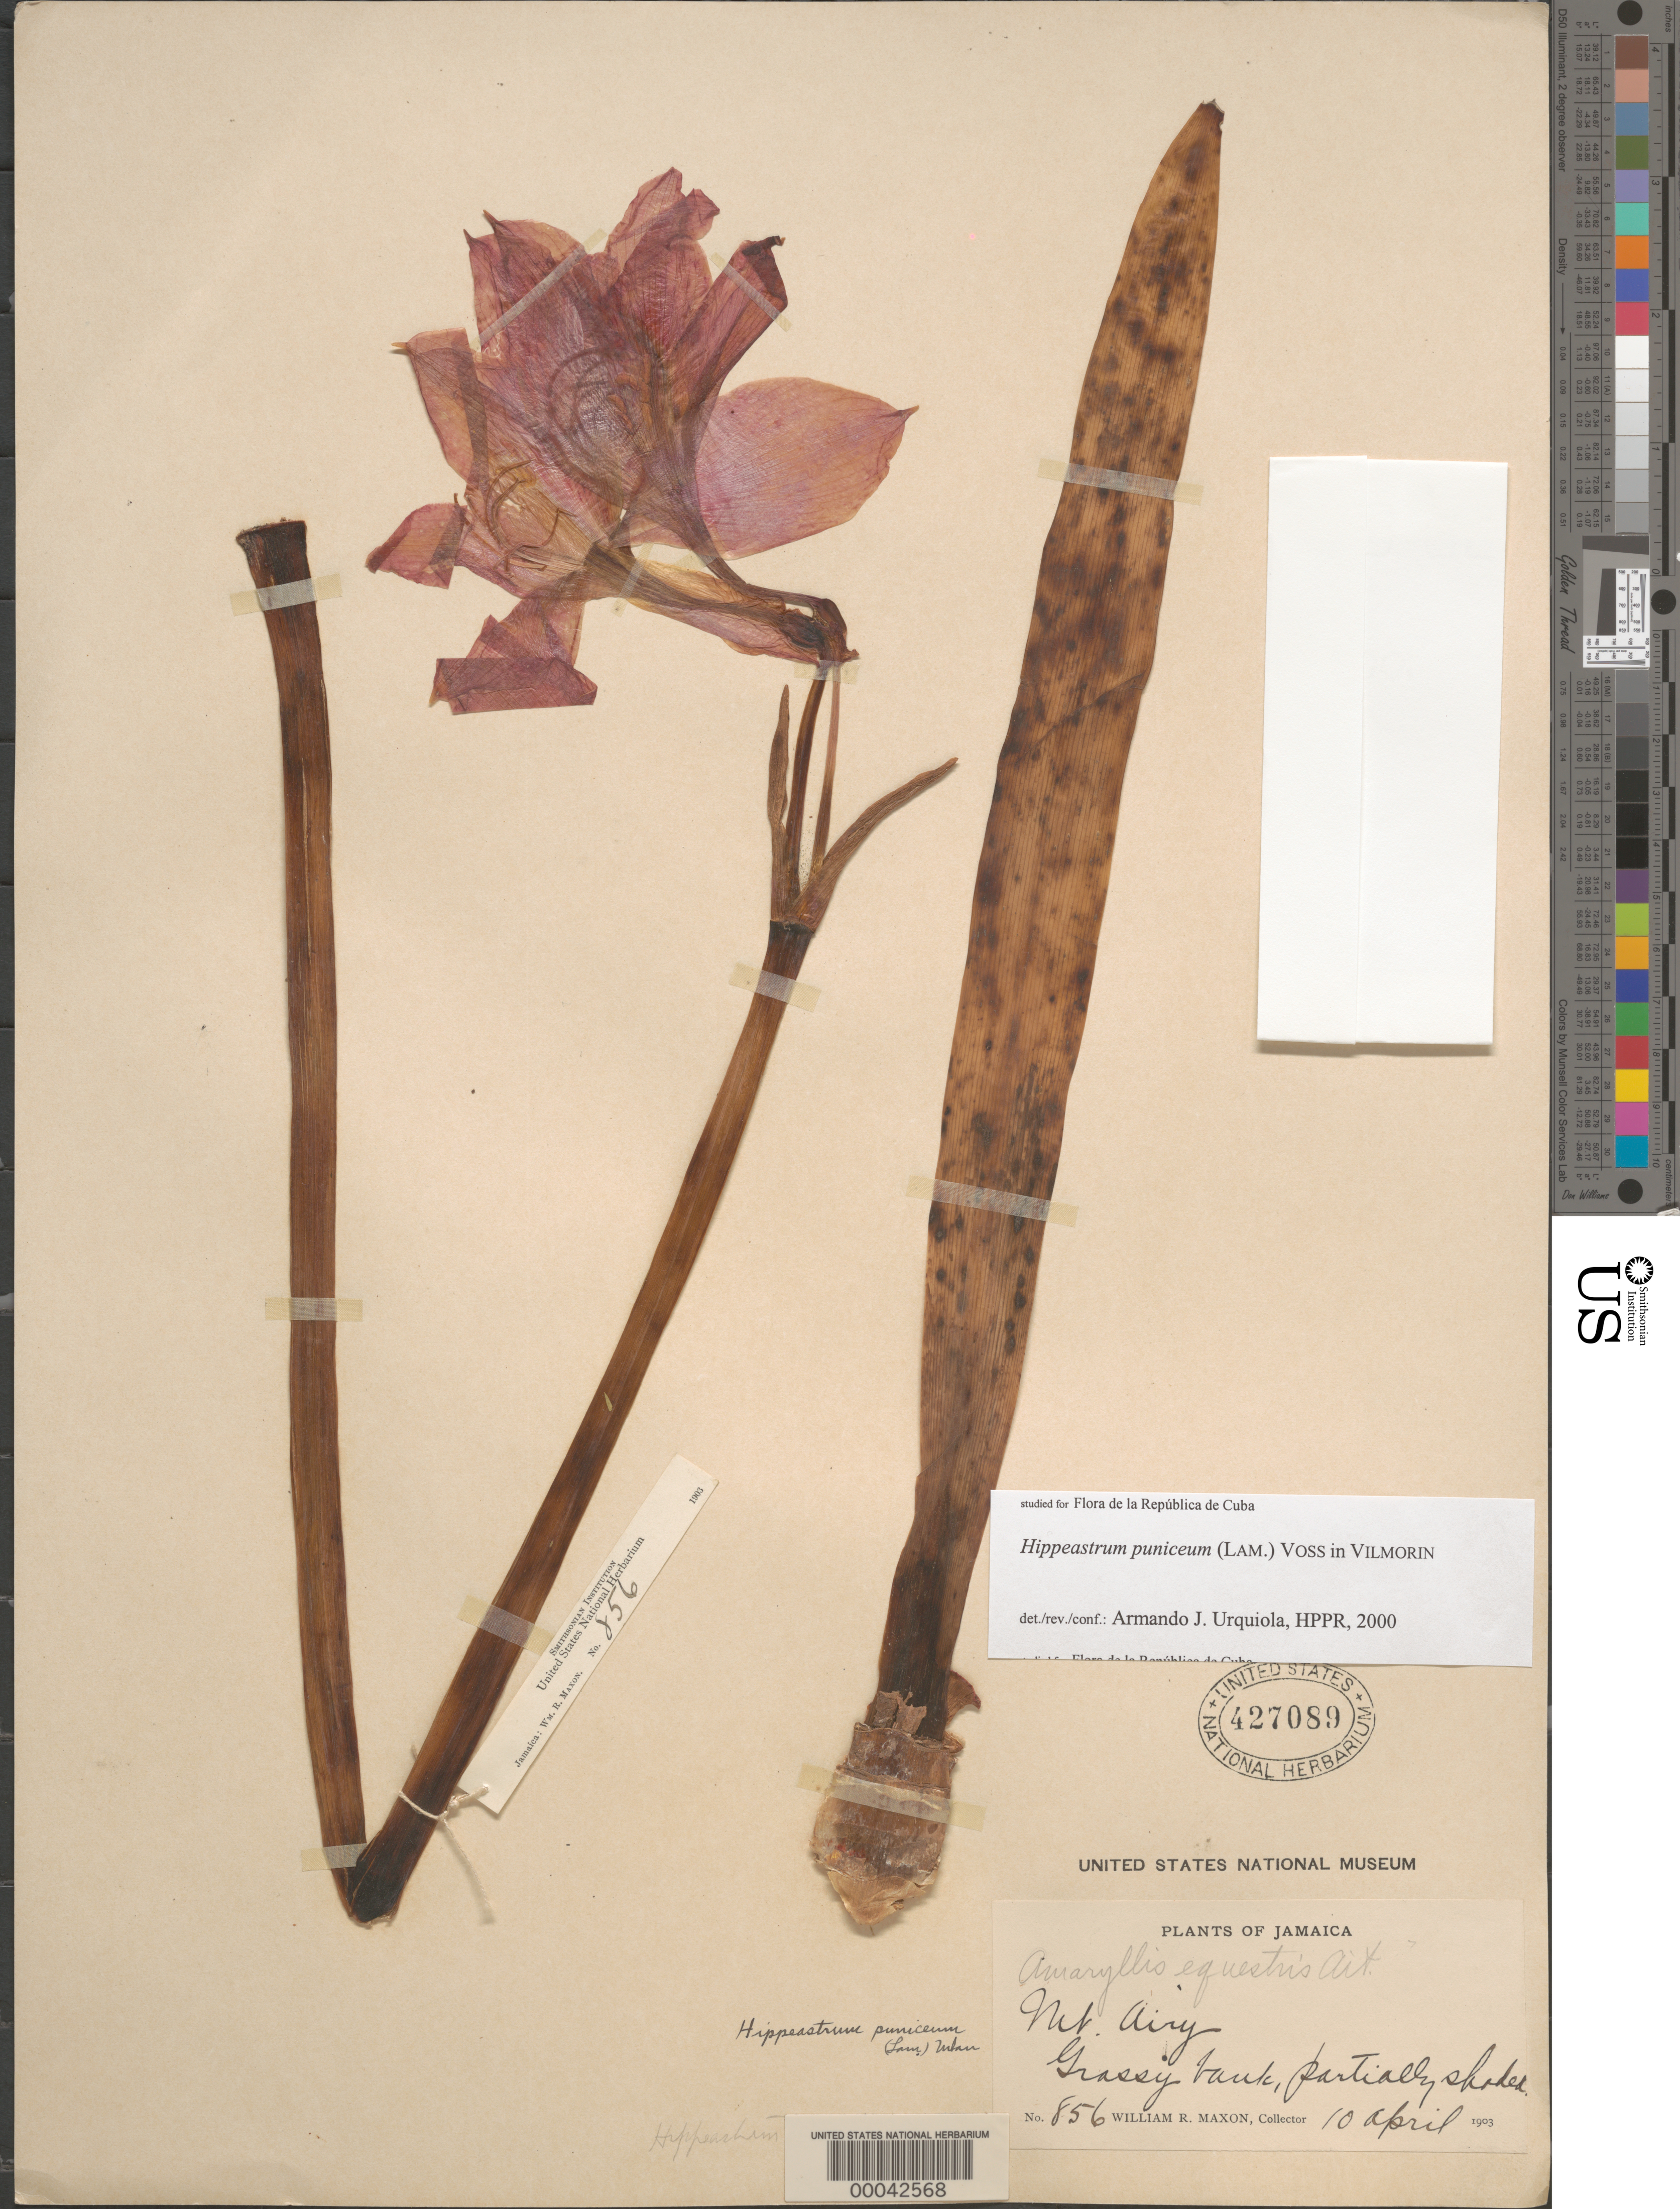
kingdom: Plantae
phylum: Tracheophyta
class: Liliopsida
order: Asparagales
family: Amaryllidaceae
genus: Hippeastrum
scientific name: Hippeastrum puniceum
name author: (Lam.) Voss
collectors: W. R. Maxon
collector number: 856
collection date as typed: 10 Apr 1903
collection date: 1903-04-10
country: Jamaica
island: Greater Antilles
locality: Mt. airy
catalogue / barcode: US 427089